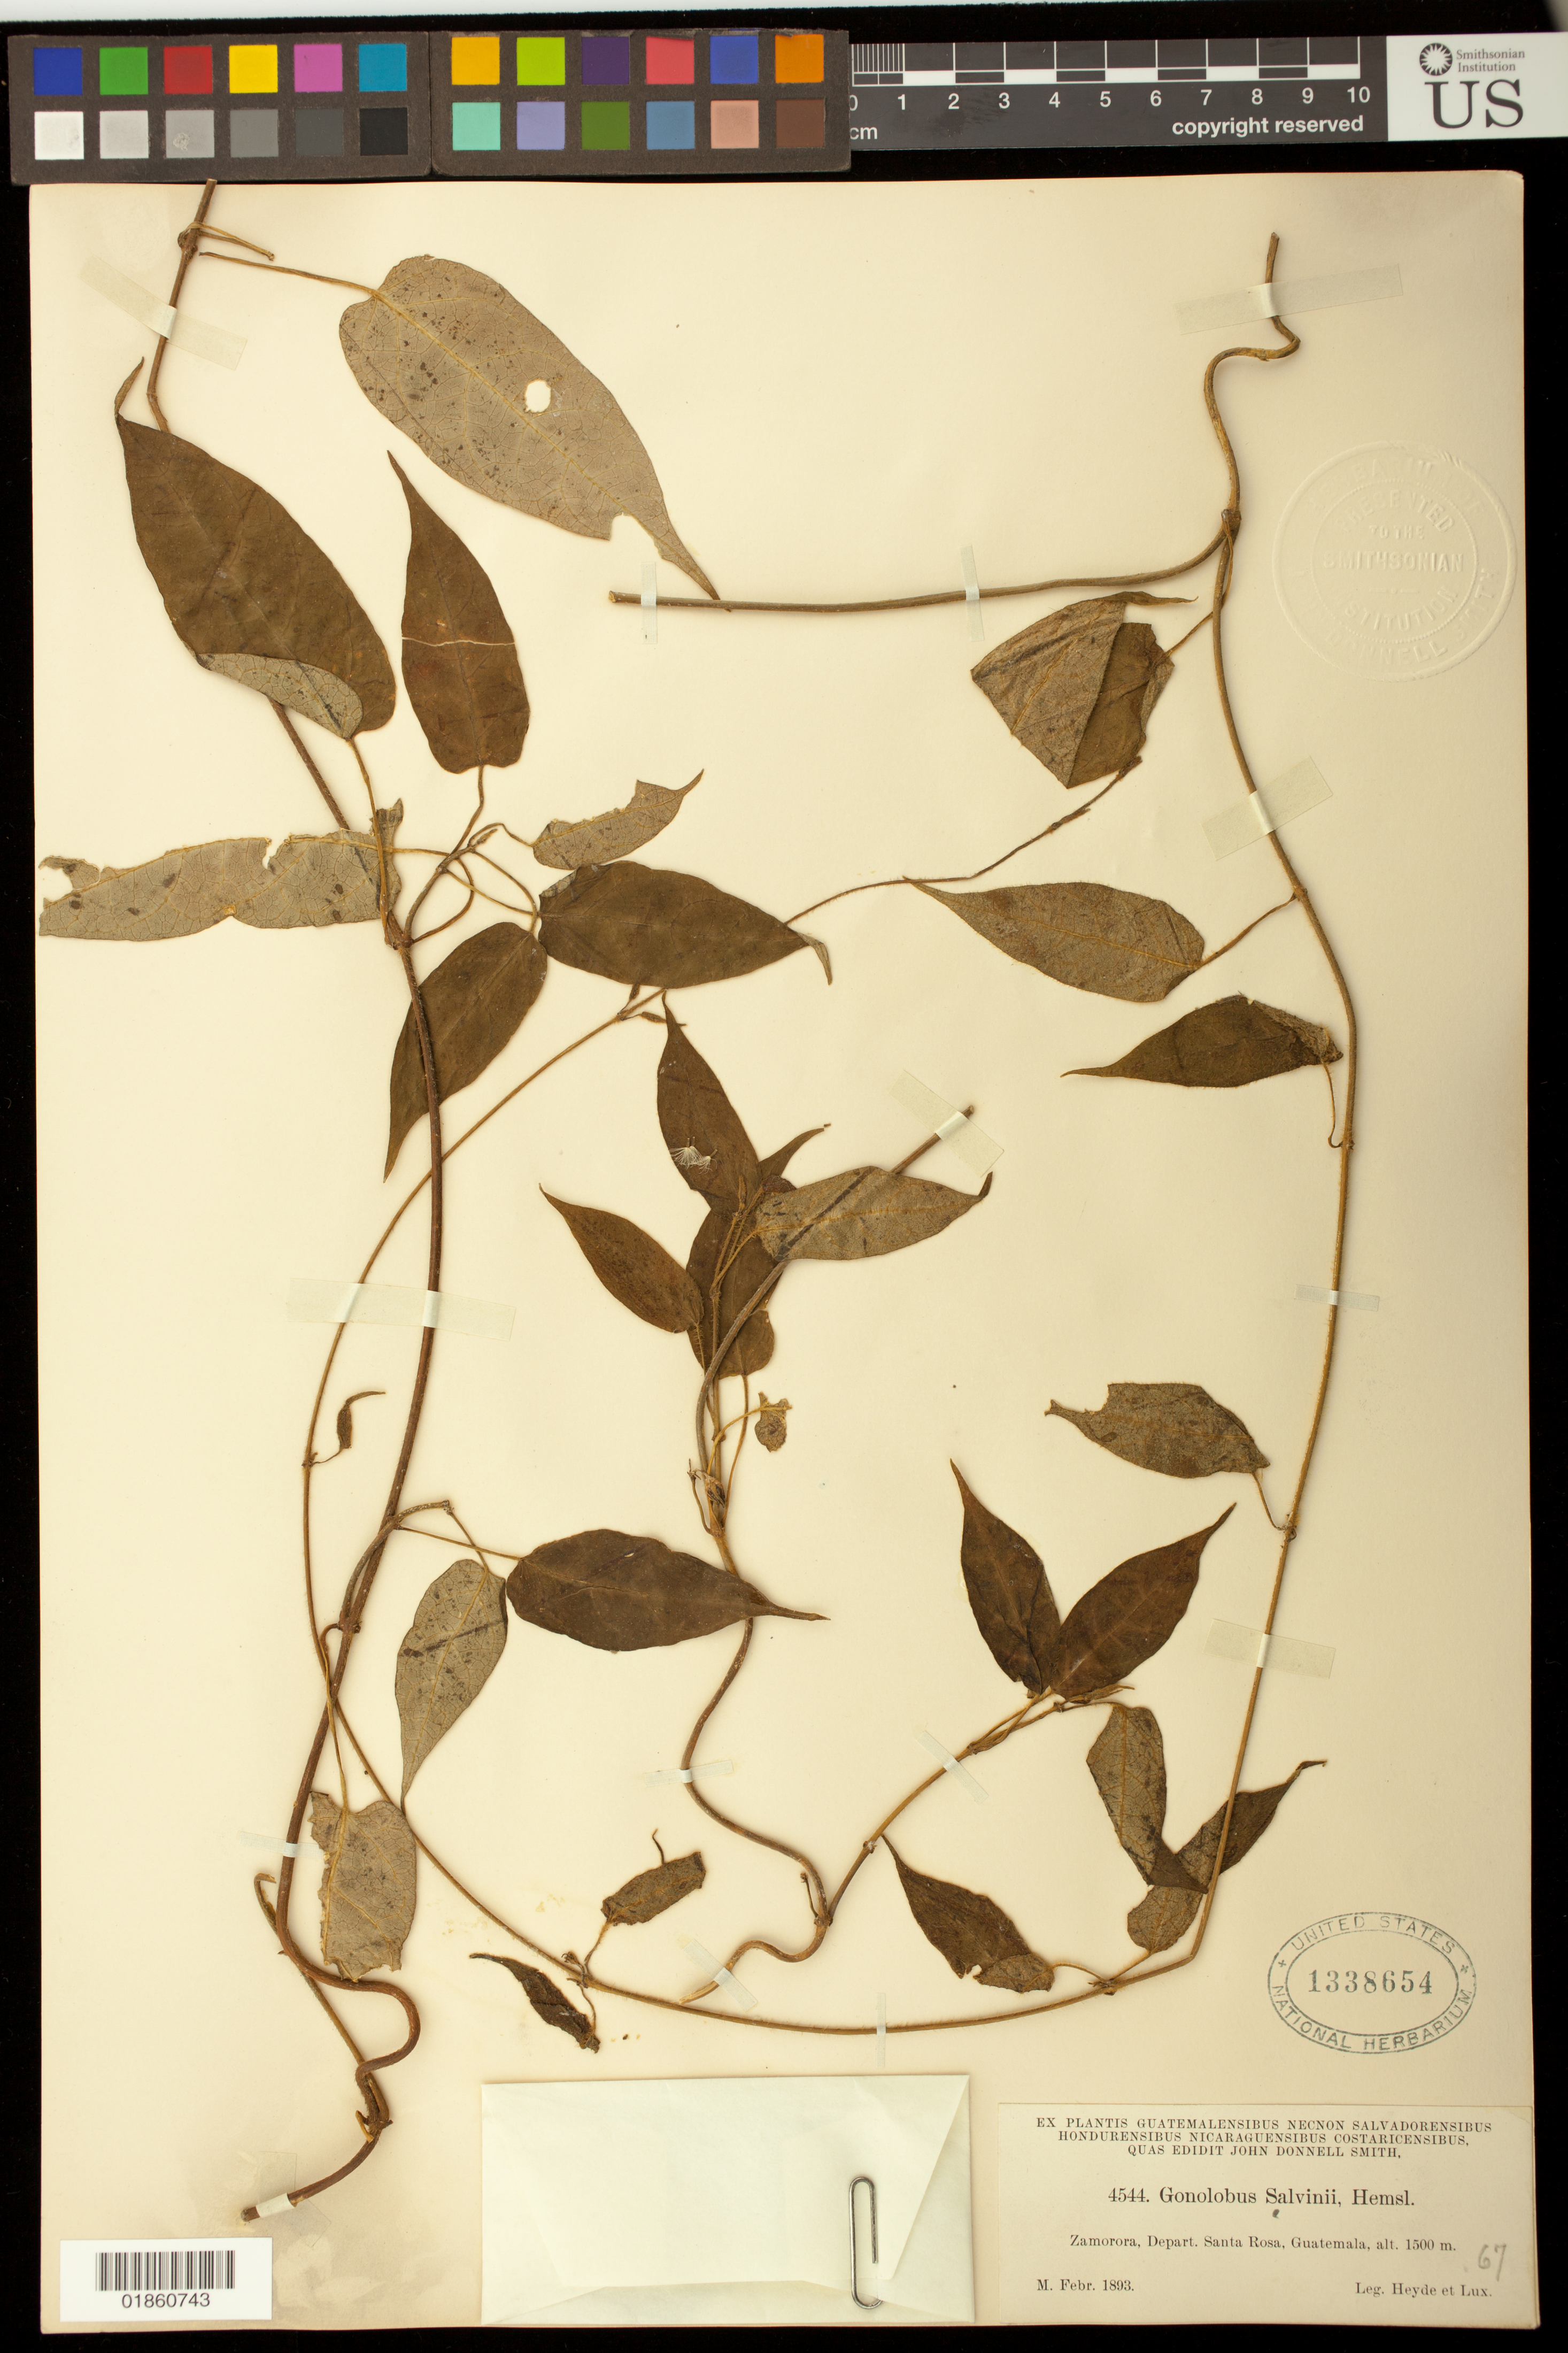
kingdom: Plantae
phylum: Tracheophyta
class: Magnoliopsida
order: Gentianales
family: Apocynaceae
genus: Gonolobus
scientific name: Gonolobus salvinii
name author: Hemsl.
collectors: E. T. Heyde & E. Lux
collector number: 4544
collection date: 1893-02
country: Guatemala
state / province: Santa Rosa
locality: Zamorora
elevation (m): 1500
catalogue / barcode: US 1338654